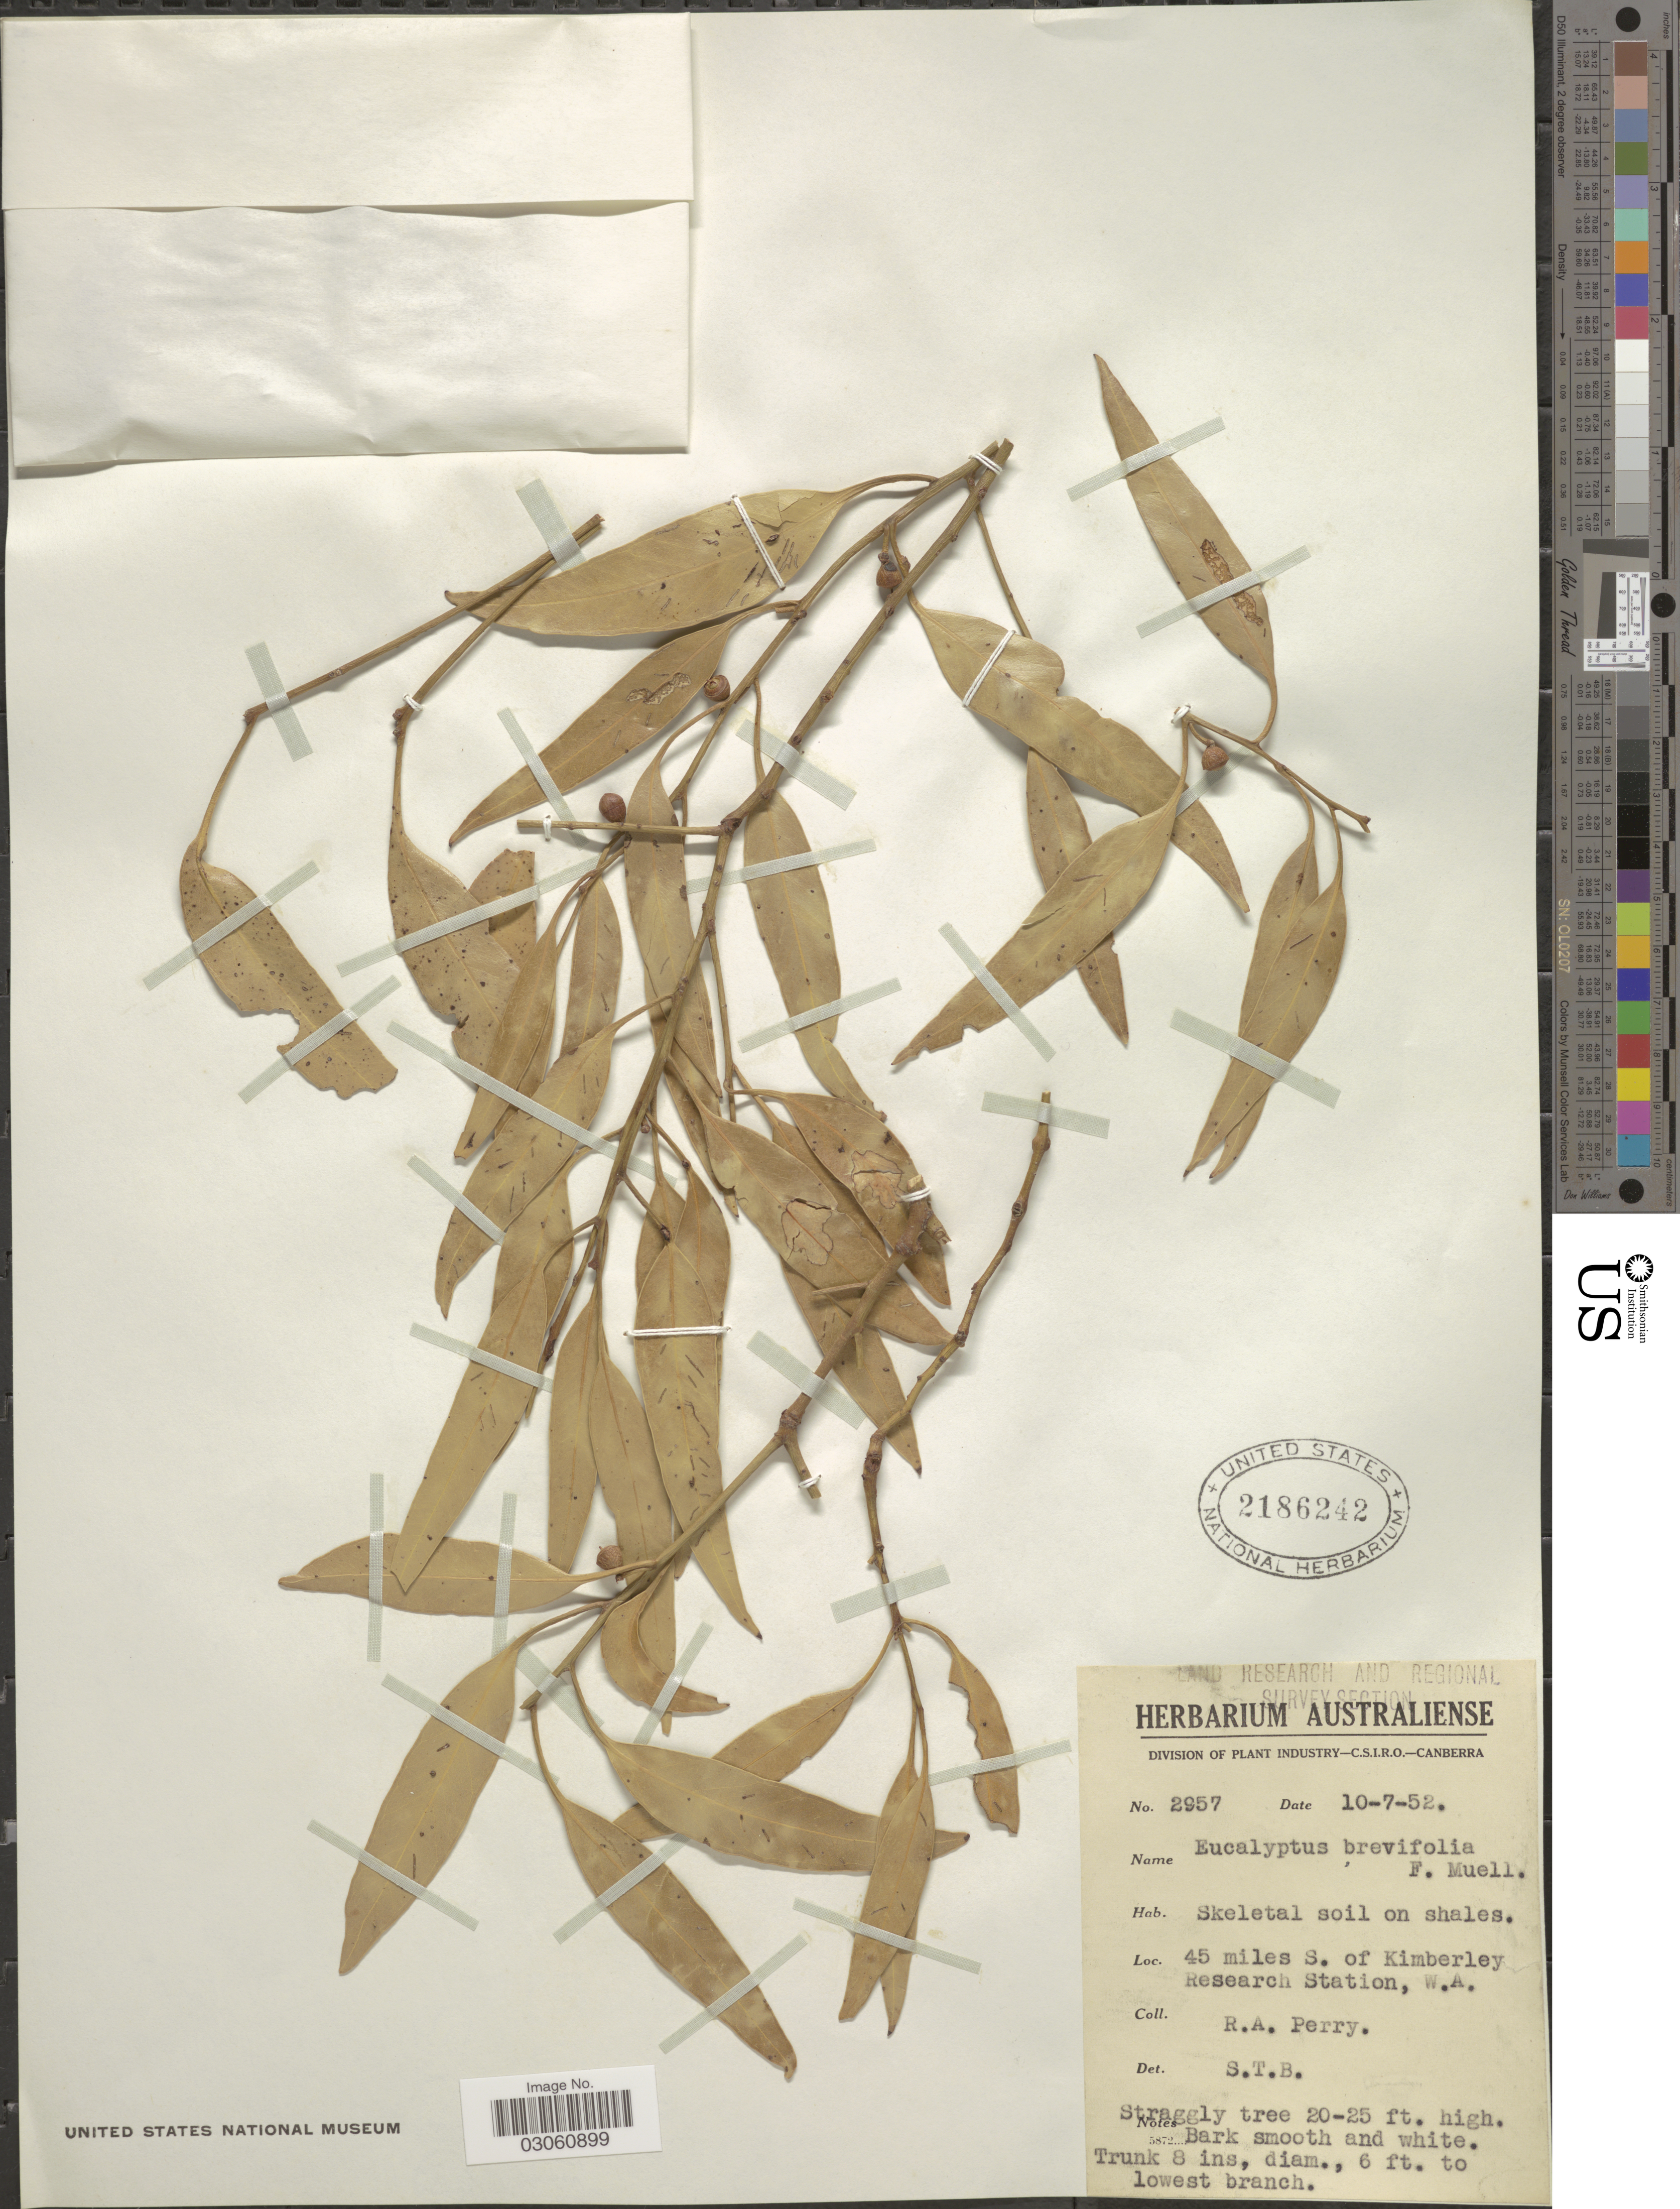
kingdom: Plantae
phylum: Tracheophyta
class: Magnoliopsida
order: Myrtales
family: Myrtaceae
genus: Eucalyptus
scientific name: Eucalyptus brevifolia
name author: F. Muell.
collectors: Perry, R. A.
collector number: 2957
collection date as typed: Transcribed d/m/y: 10/7/52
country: Australia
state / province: Western Australia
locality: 45 miles S. of Kimberley Research Station, W. A.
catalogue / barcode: US 2186242